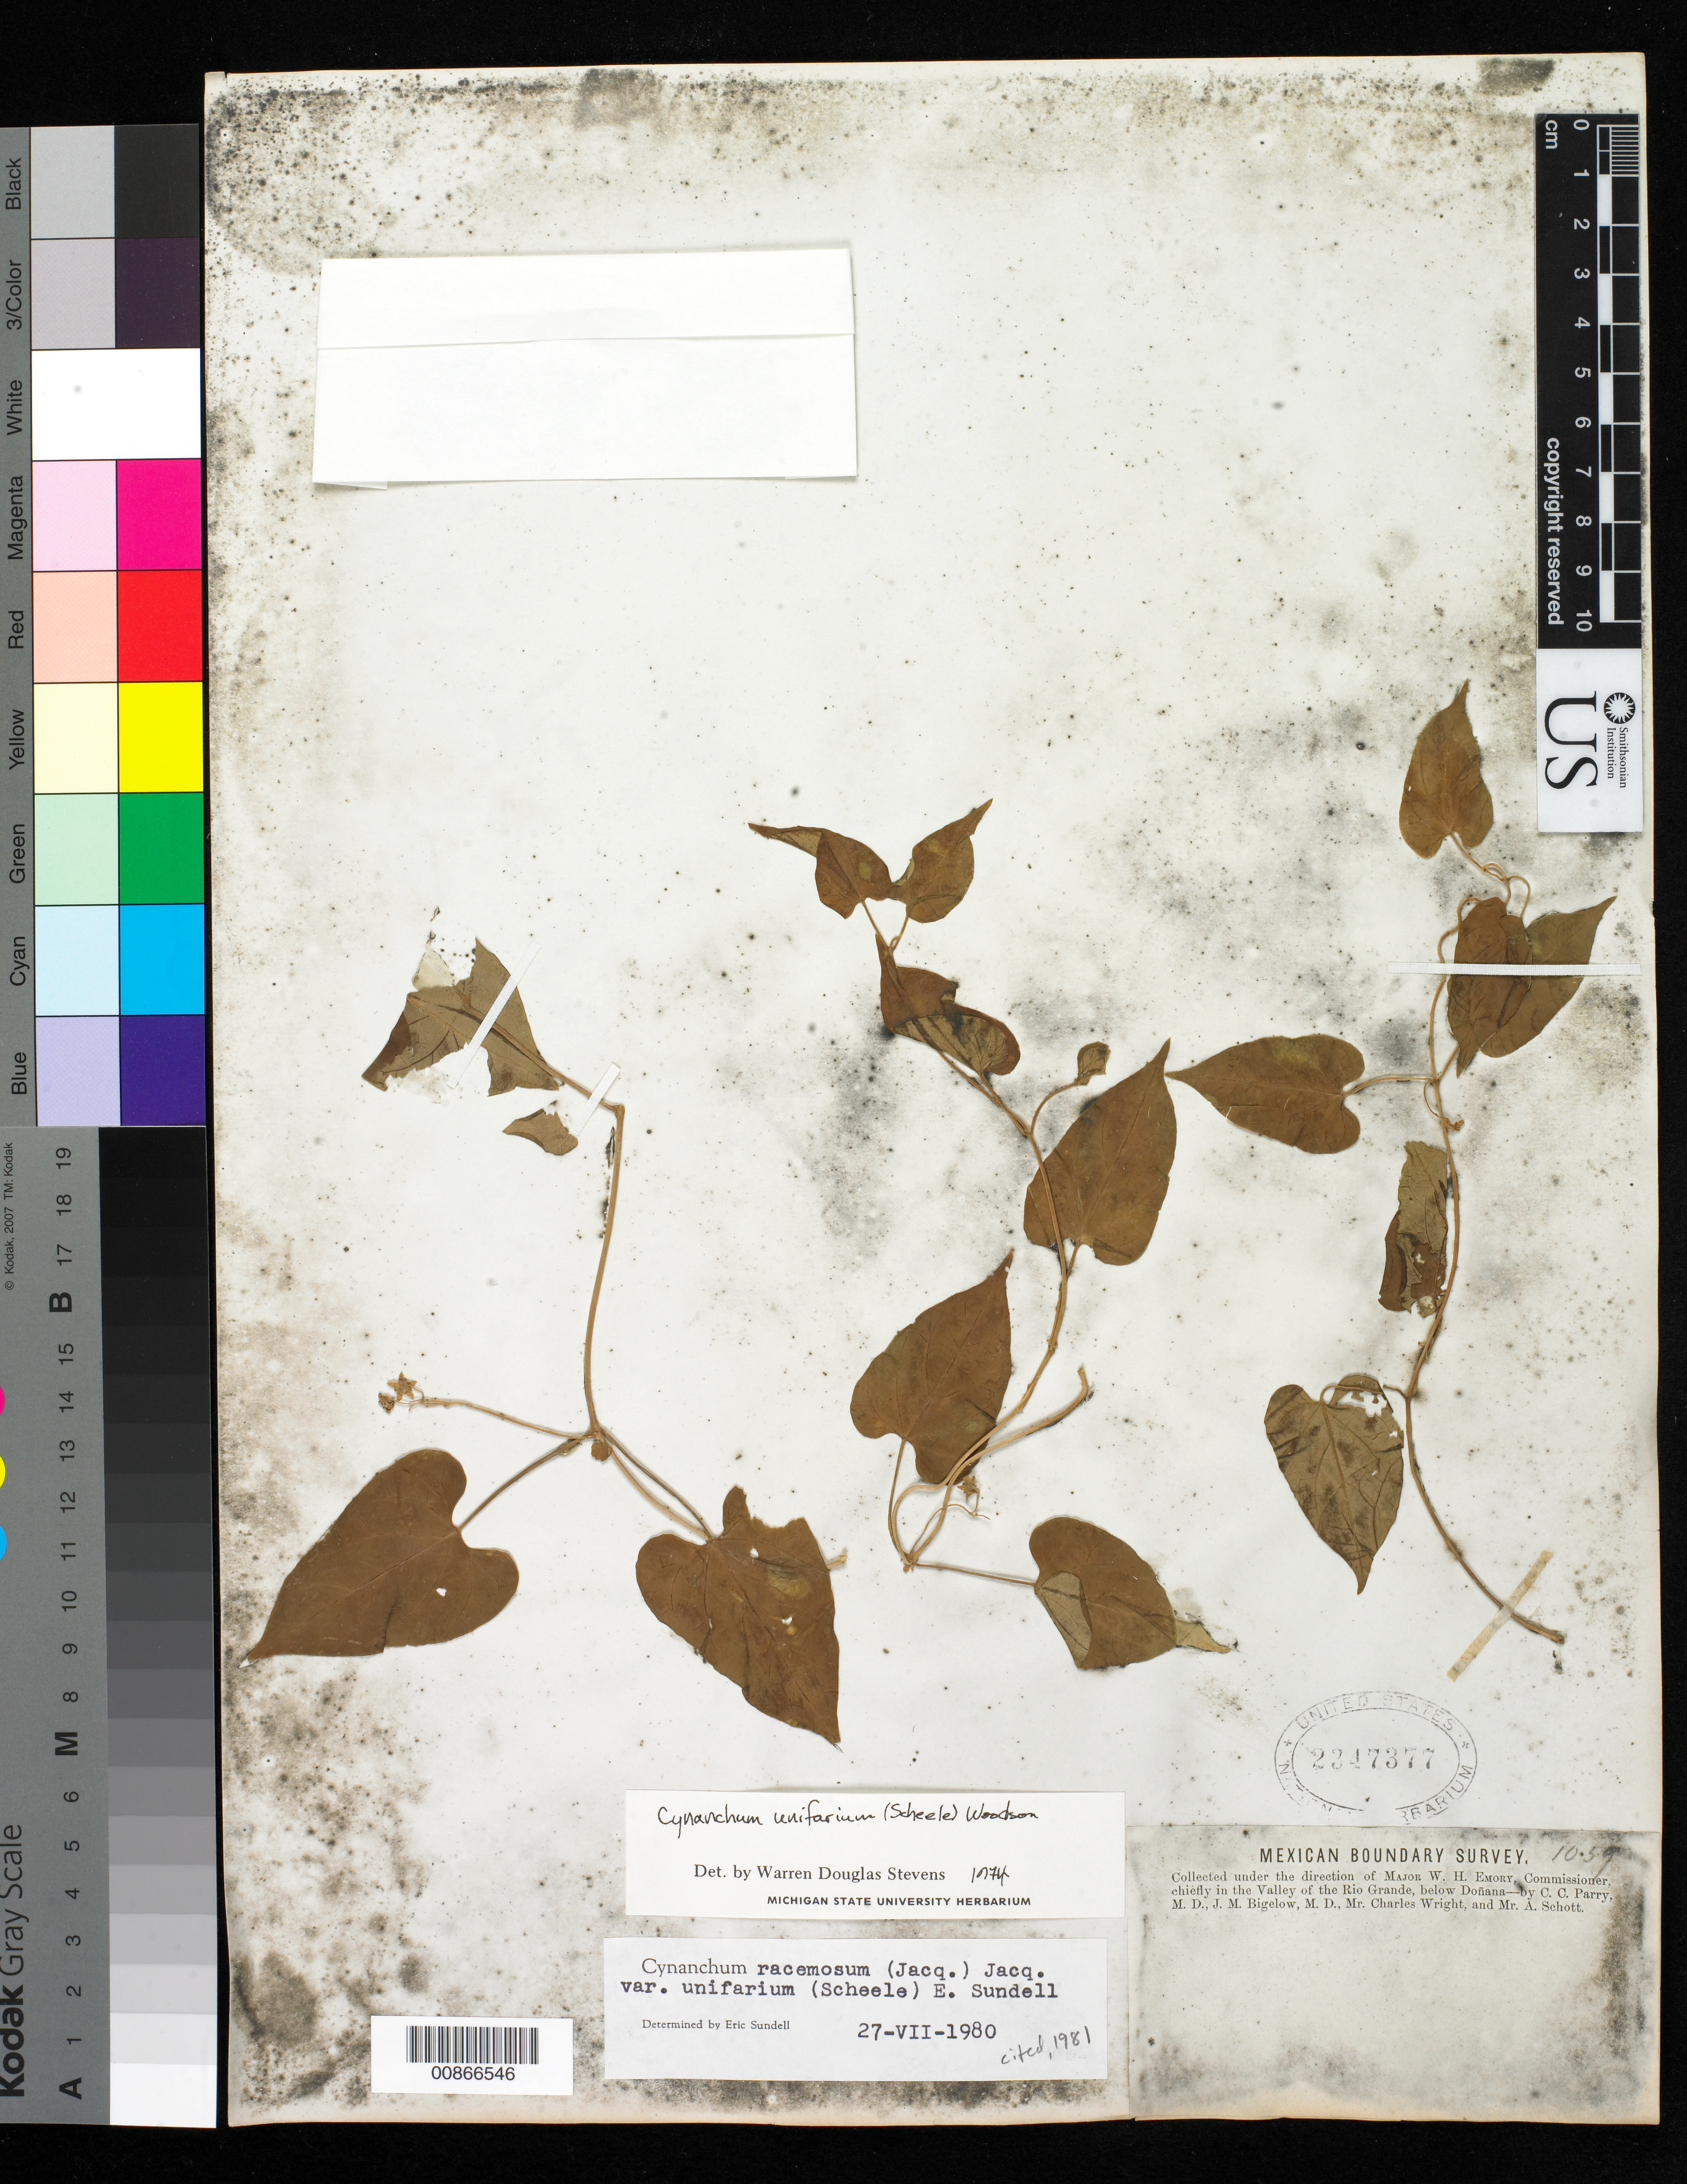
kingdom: Plantae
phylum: Tracheophyta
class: Magnoliopsida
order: Gentianales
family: Apocynaceae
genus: Cynanchum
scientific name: Cynanchum racemosum var. unifarium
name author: (Scheele) Sundell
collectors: C. C. Parry, J. M. Bigelow, C. Wright & A. C. V. Schott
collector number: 1059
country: United States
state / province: New Mexico / Texas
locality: Valley of the Rio Grande, below Doñana.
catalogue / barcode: US 2347377